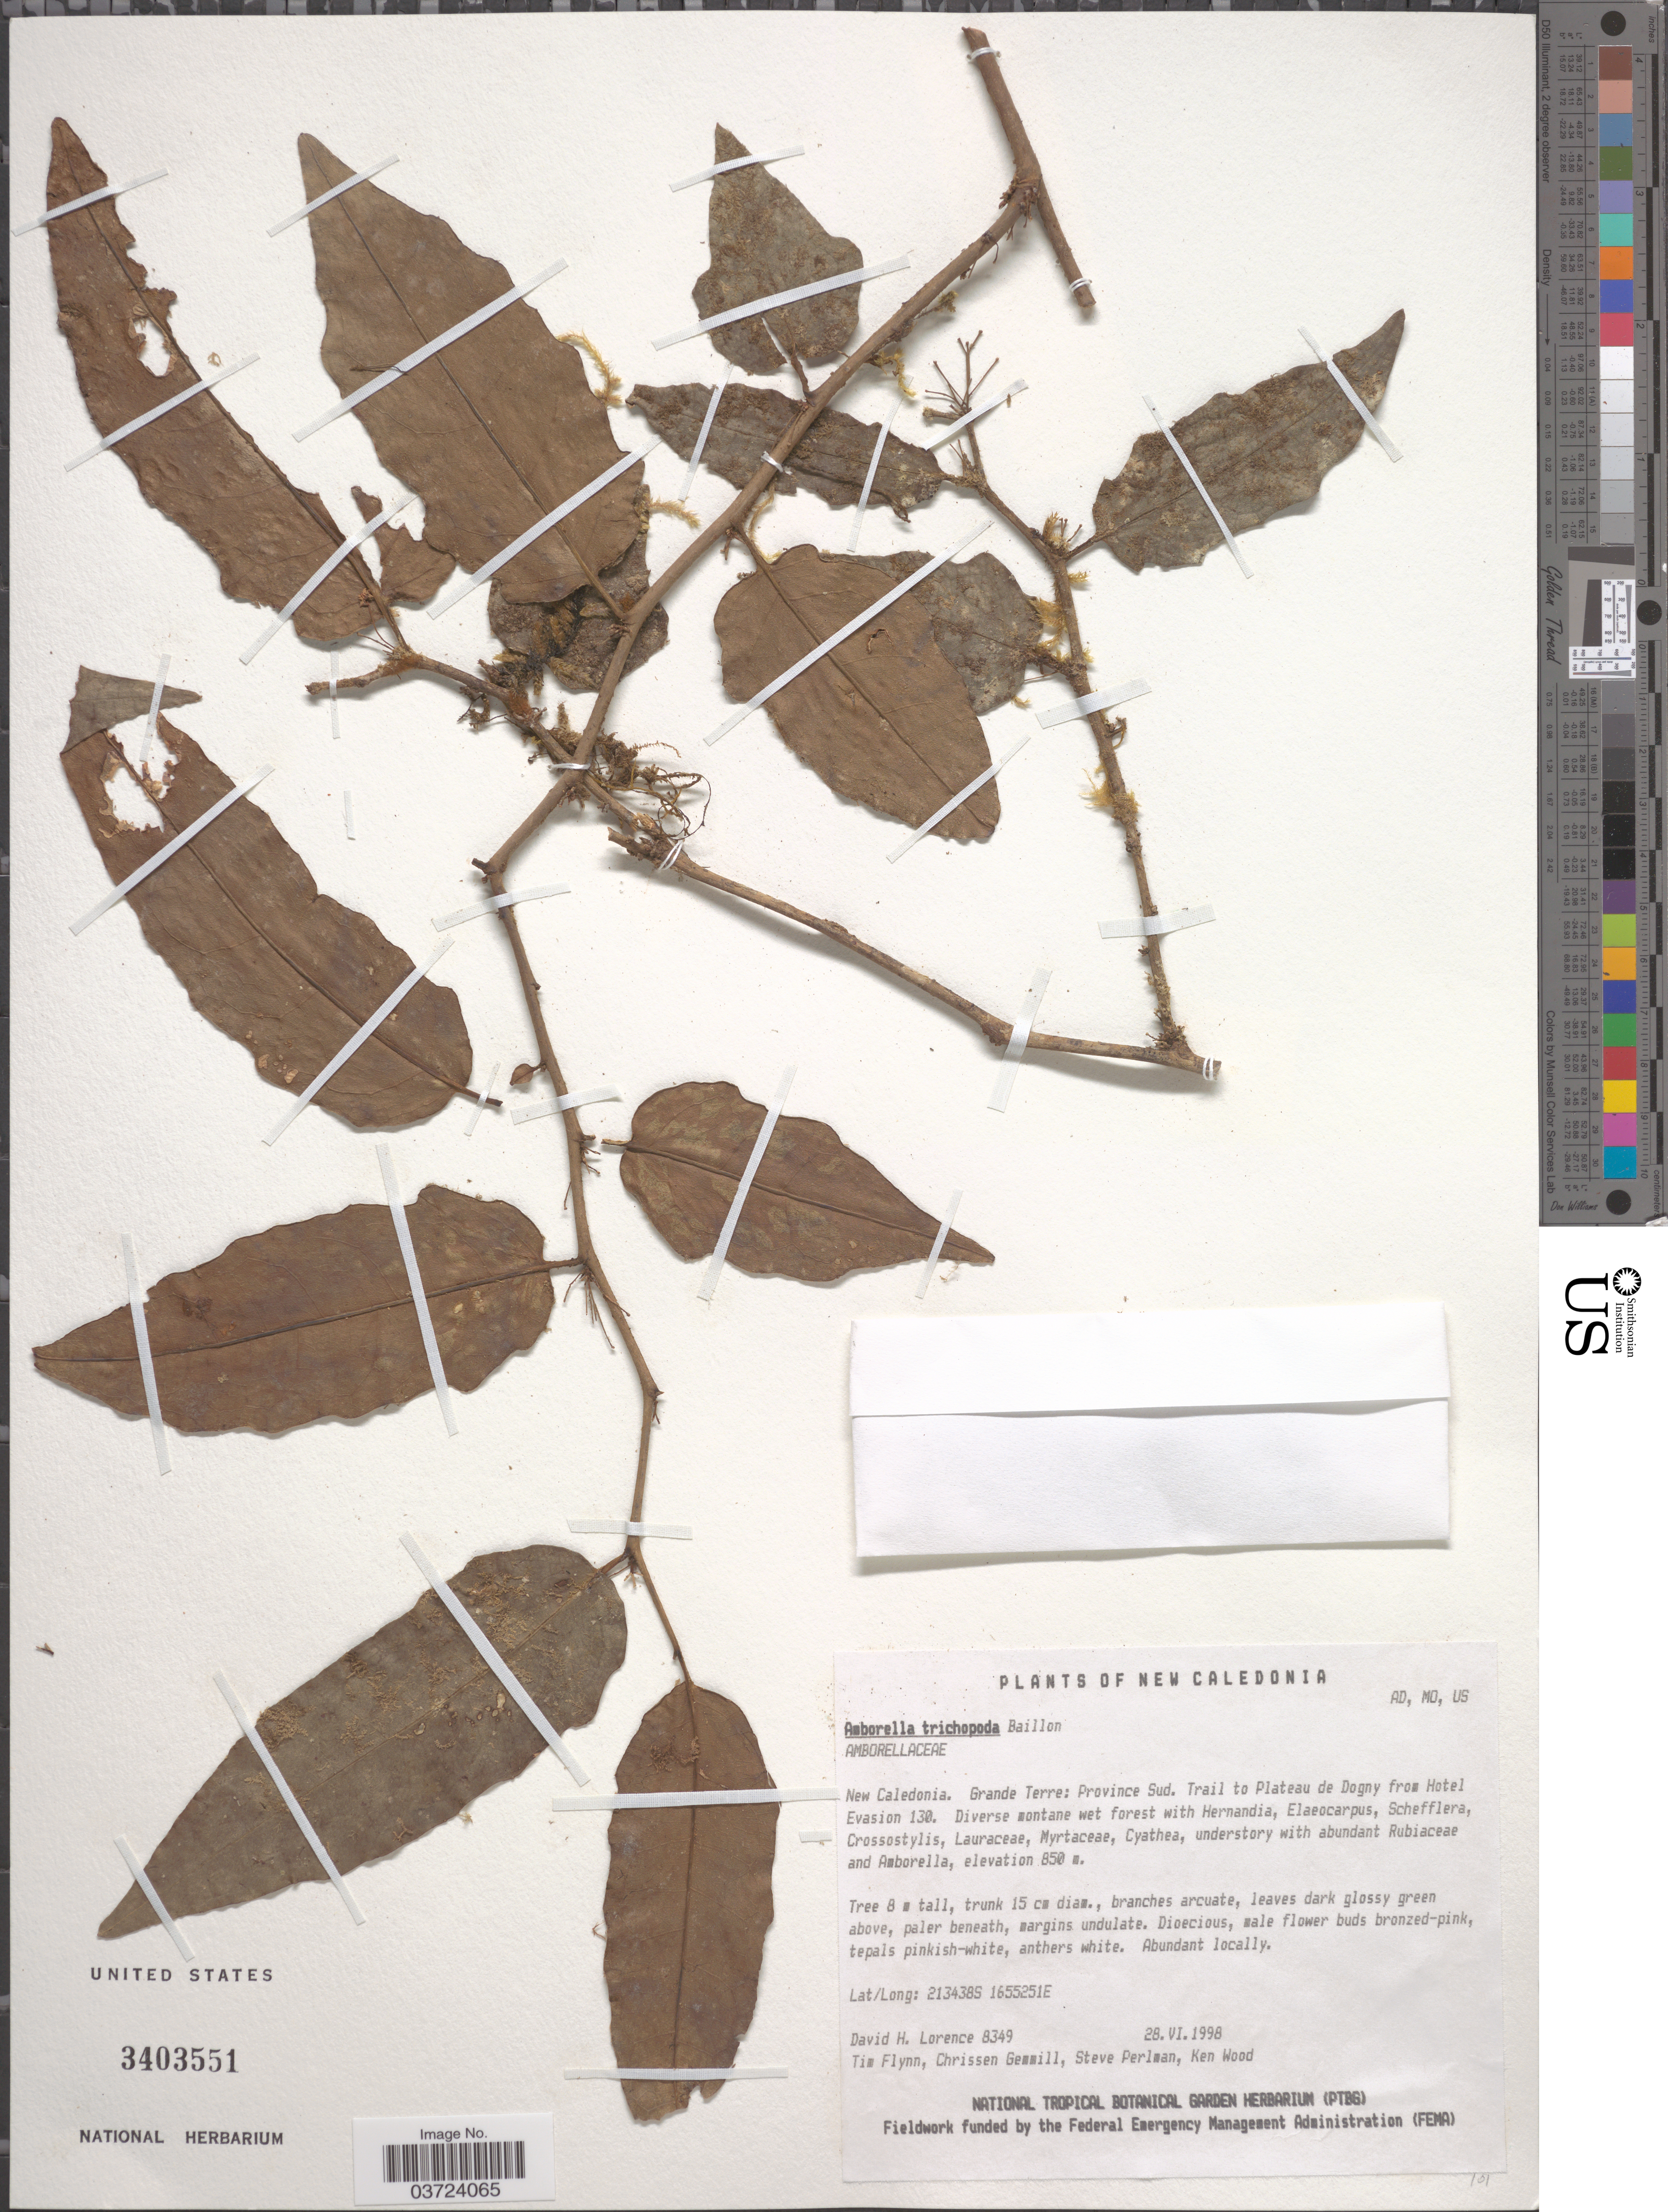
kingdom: Plantae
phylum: Tracheophyta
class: Magnoliopsida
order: Amborellales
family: Amborellaceae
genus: Amborella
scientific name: Amborella trichopoda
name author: Baill.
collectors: D. Lorence, T. Flynn, C. Gemmill, S. Perlman & K. Henwood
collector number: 8349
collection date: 1998-06-28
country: New Caledonia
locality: Grande Terre: Province Sud. Trail to Plateau de Dogny from Hotel Evasion 130.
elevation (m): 850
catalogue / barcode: US 3403551